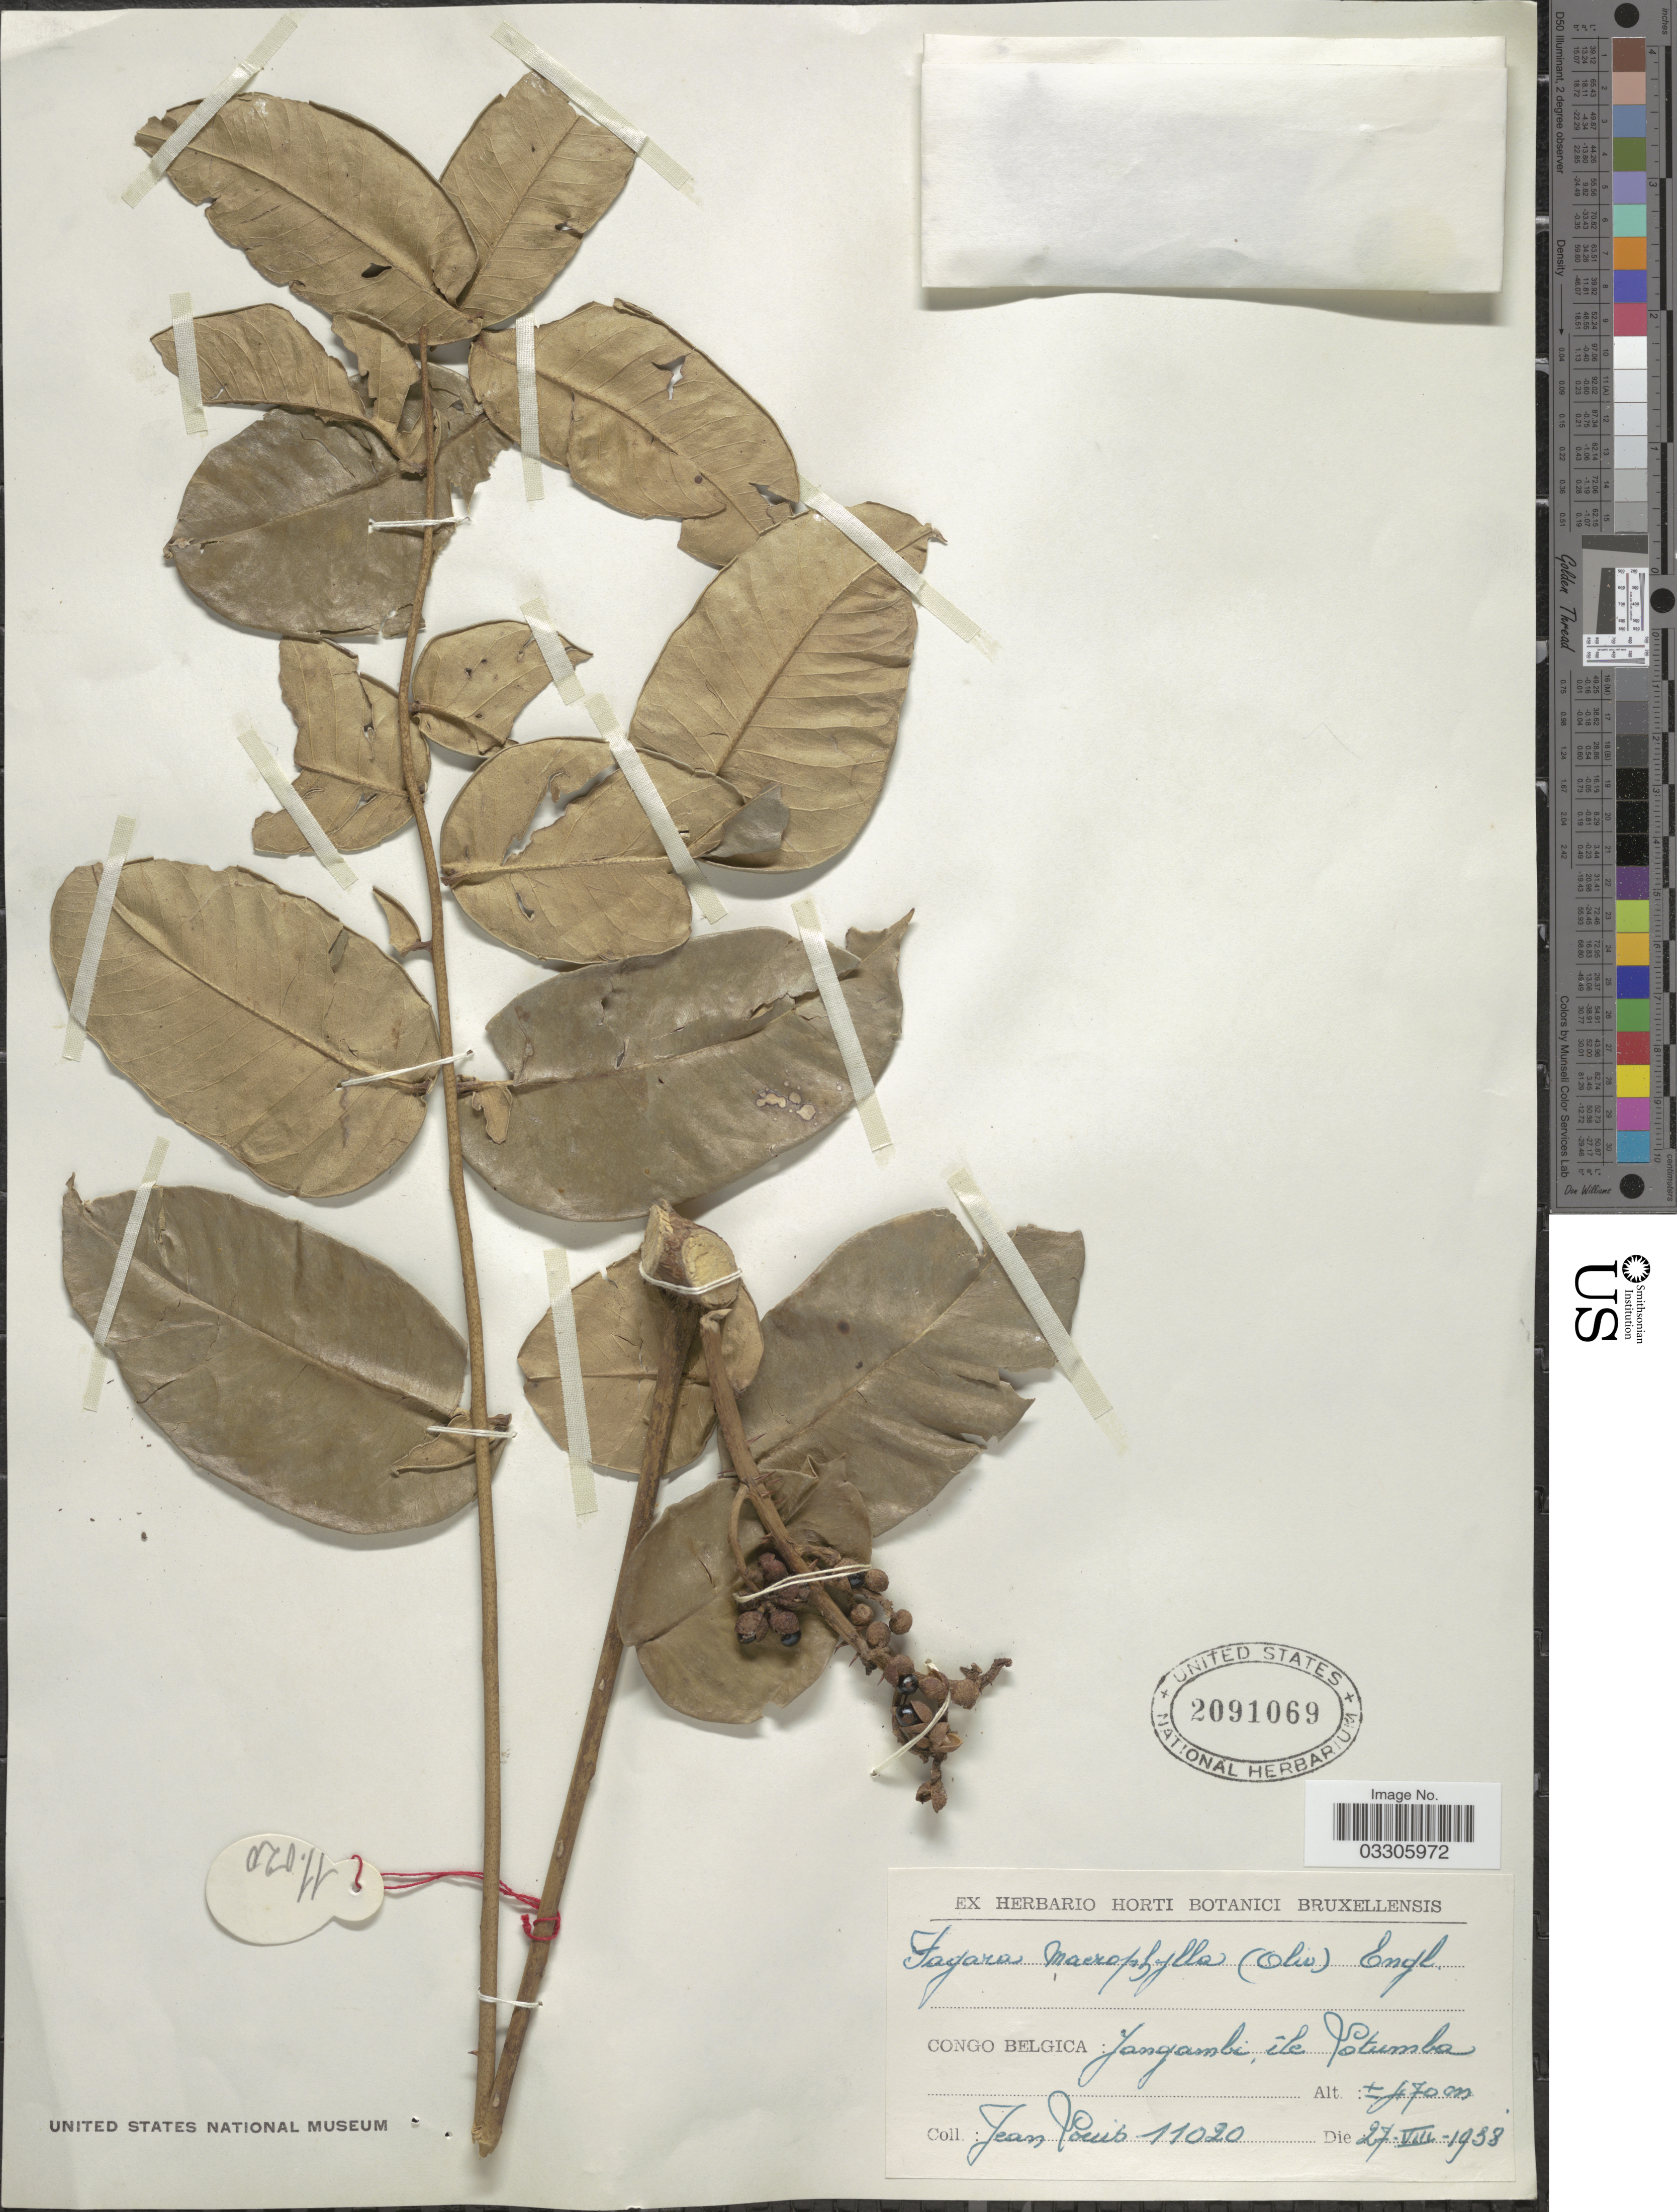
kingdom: Plantae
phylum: Tracheophyta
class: Magnoliopsida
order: Sapindales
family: Rutaceae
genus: Zanthoxylum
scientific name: Zanthoxylum gilletii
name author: (De Wild.) P.G. Waterman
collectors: J. Louis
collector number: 11020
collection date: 1938-08-27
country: Congo, Democratic Republic of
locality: Congo Belgica: Yangambi, île Lotumba.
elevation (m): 470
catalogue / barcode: US 2091069